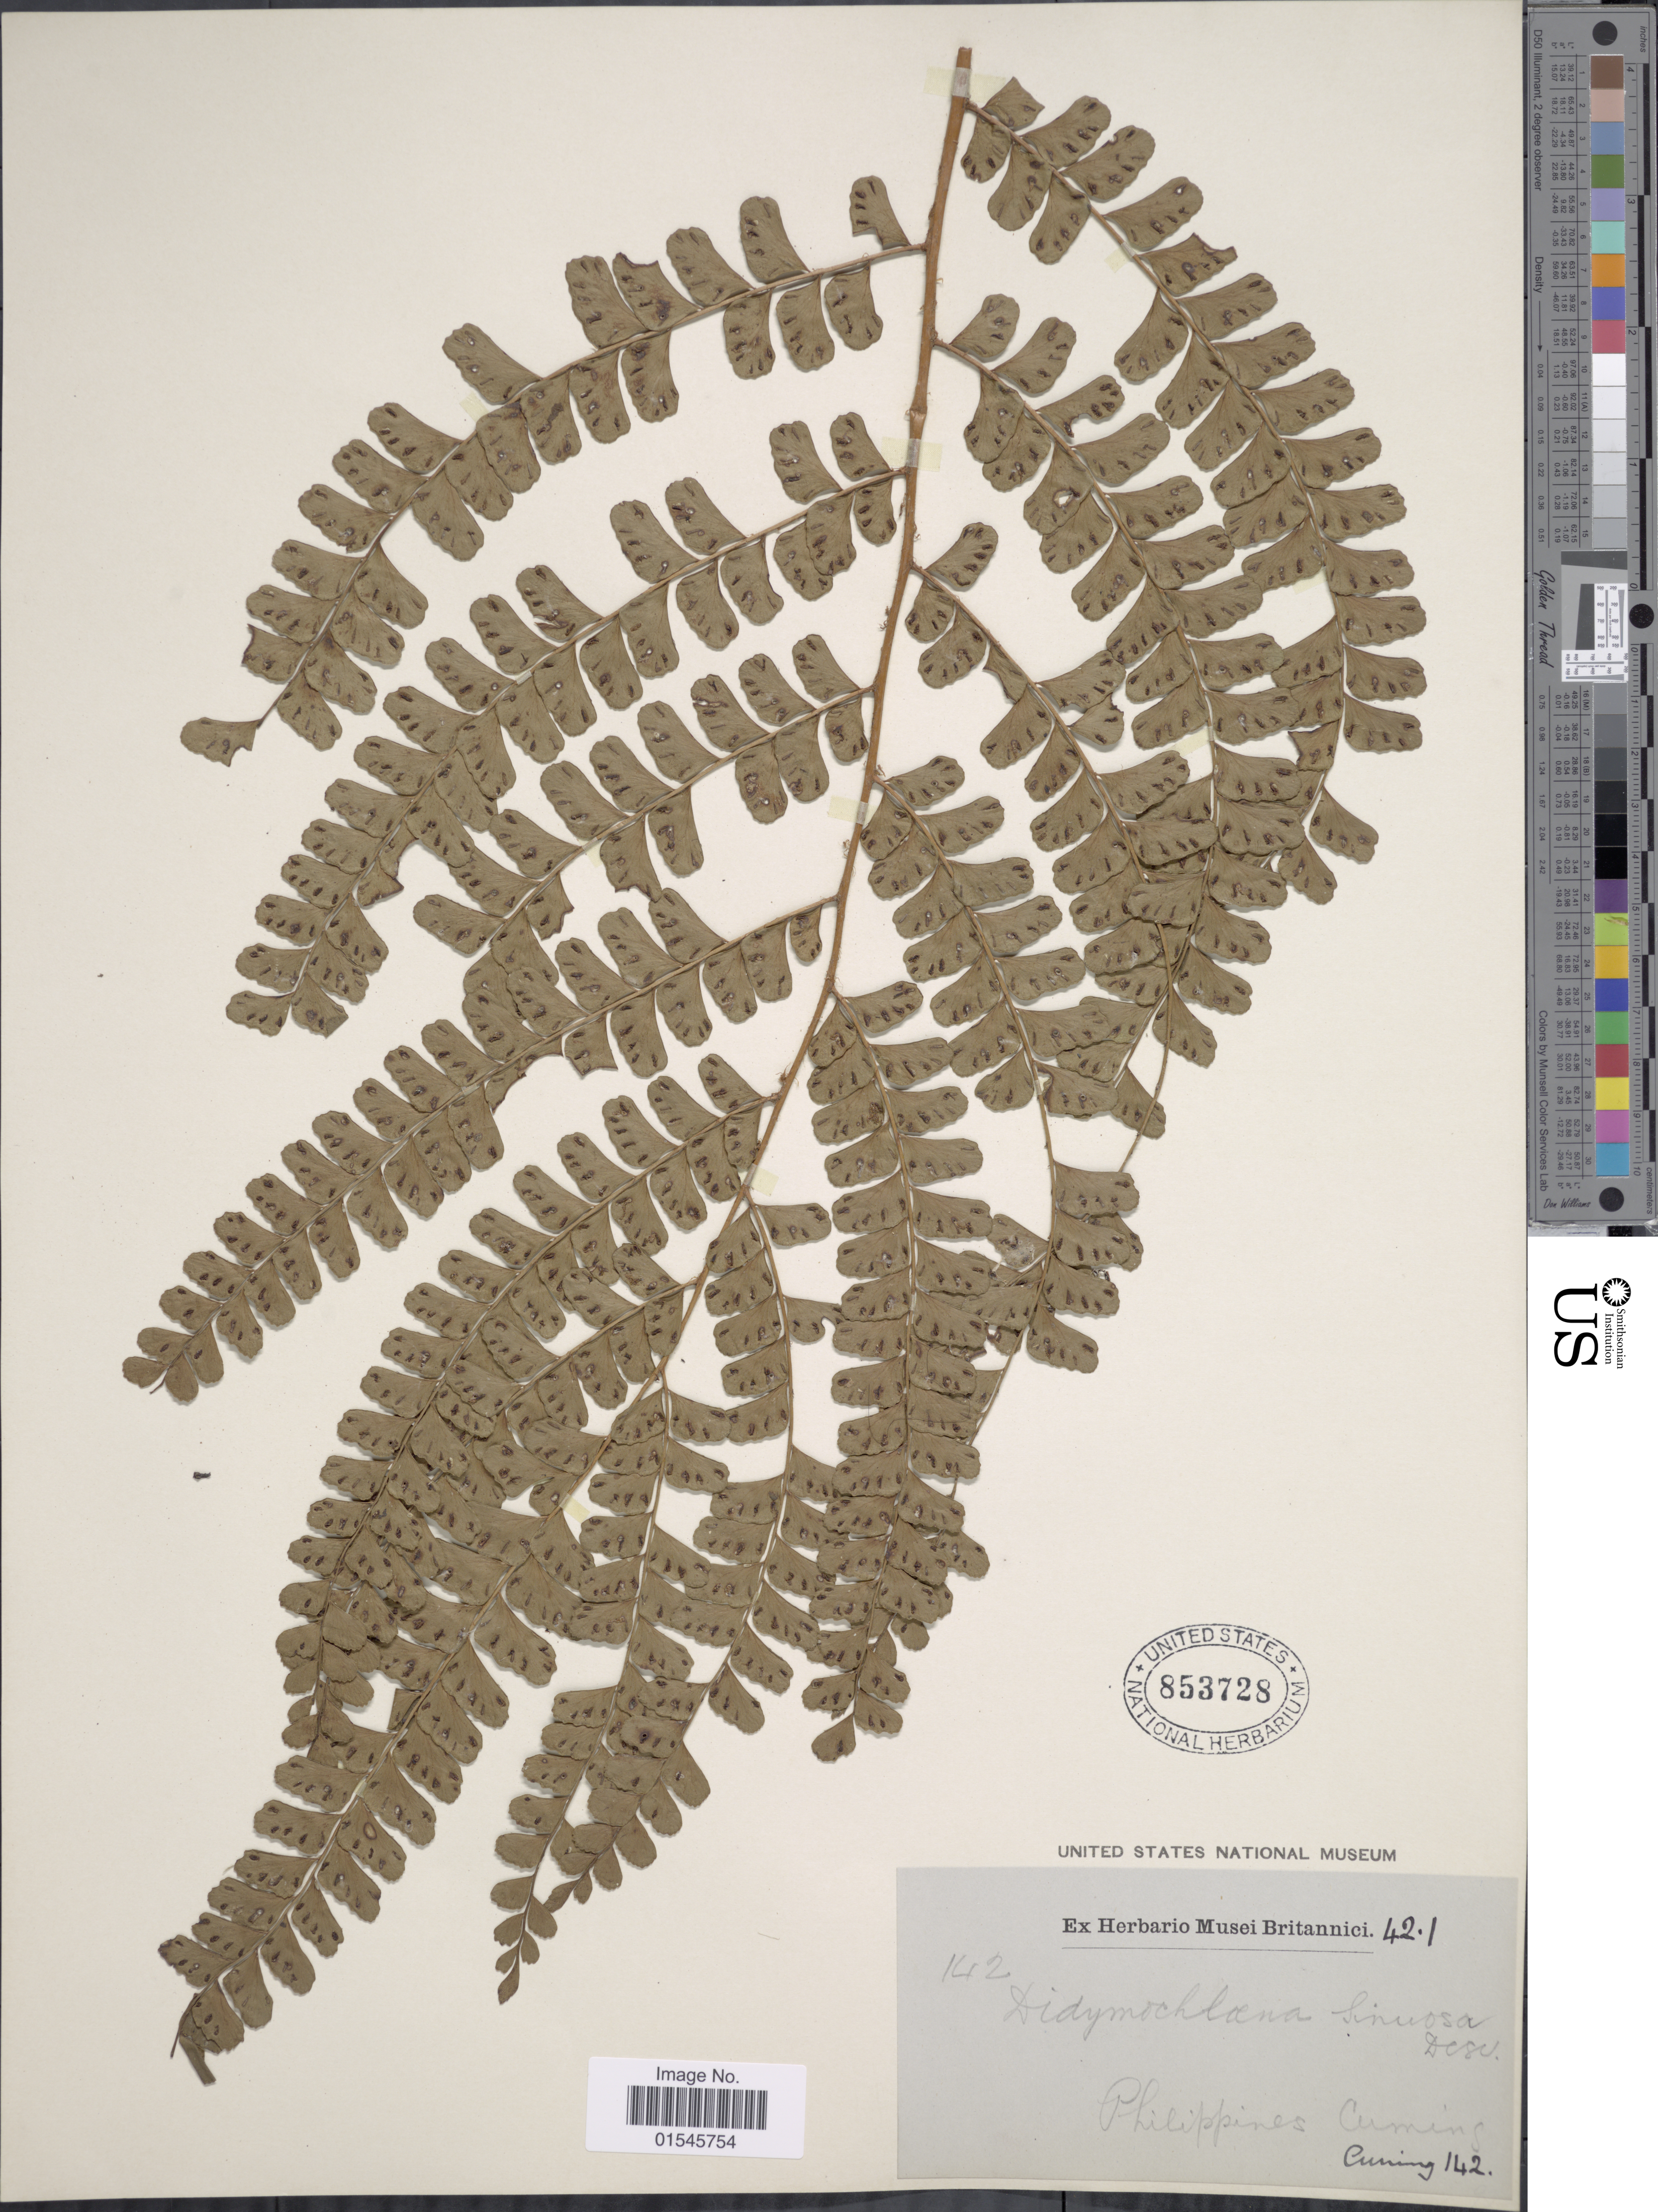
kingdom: Plantae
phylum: Tracheophyta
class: Polypodiopsida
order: Polypodiales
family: Didymochlaenaceae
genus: Didymochlaena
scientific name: Didymochlaena truncatula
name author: (Sw.) J. Sm.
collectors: -. Cuming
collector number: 142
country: Philippines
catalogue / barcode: US 853728